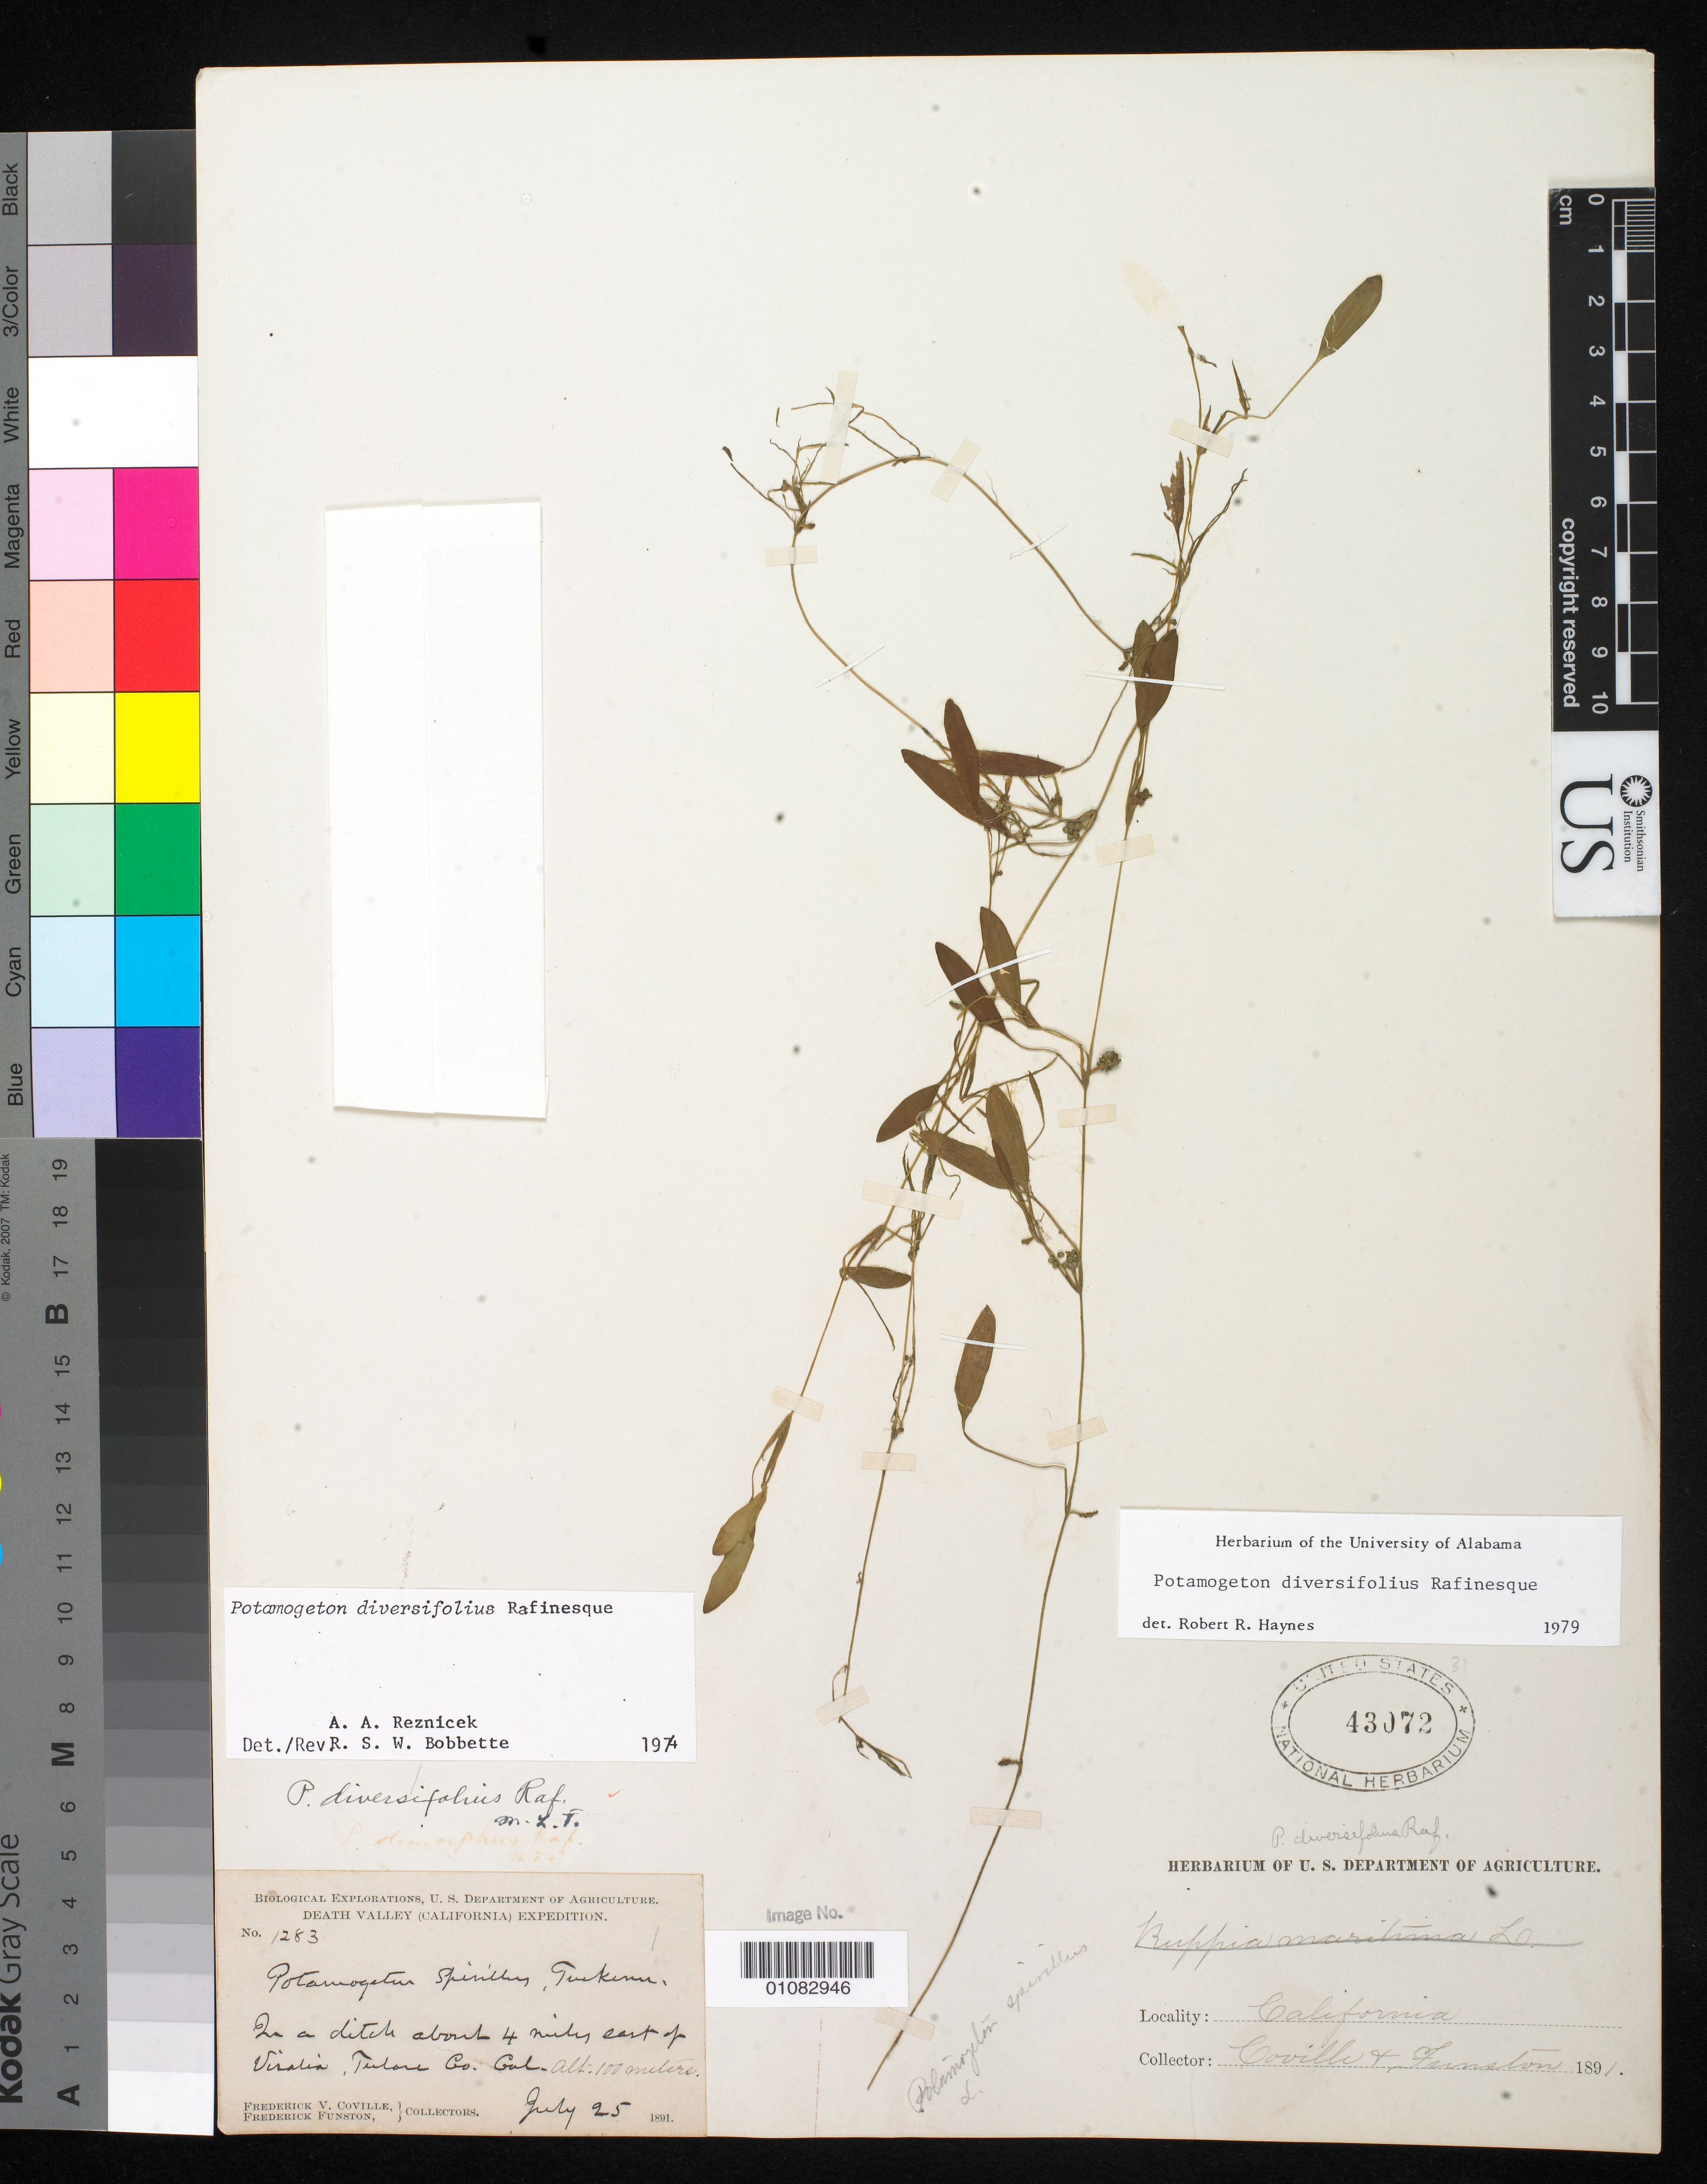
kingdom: Plantae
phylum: Tracheophyta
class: Liliopsida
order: Alismatales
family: Potamogetonaceae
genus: Potamogeton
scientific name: Potamogeton diversifolius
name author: Raf.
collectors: F. V. Coville & F. Funston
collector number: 1283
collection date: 1891-07-25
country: United States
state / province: California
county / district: Tulare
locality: about 4 mi. E of Visalia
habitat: In a ditch.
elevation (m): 100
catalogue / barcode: US 43072